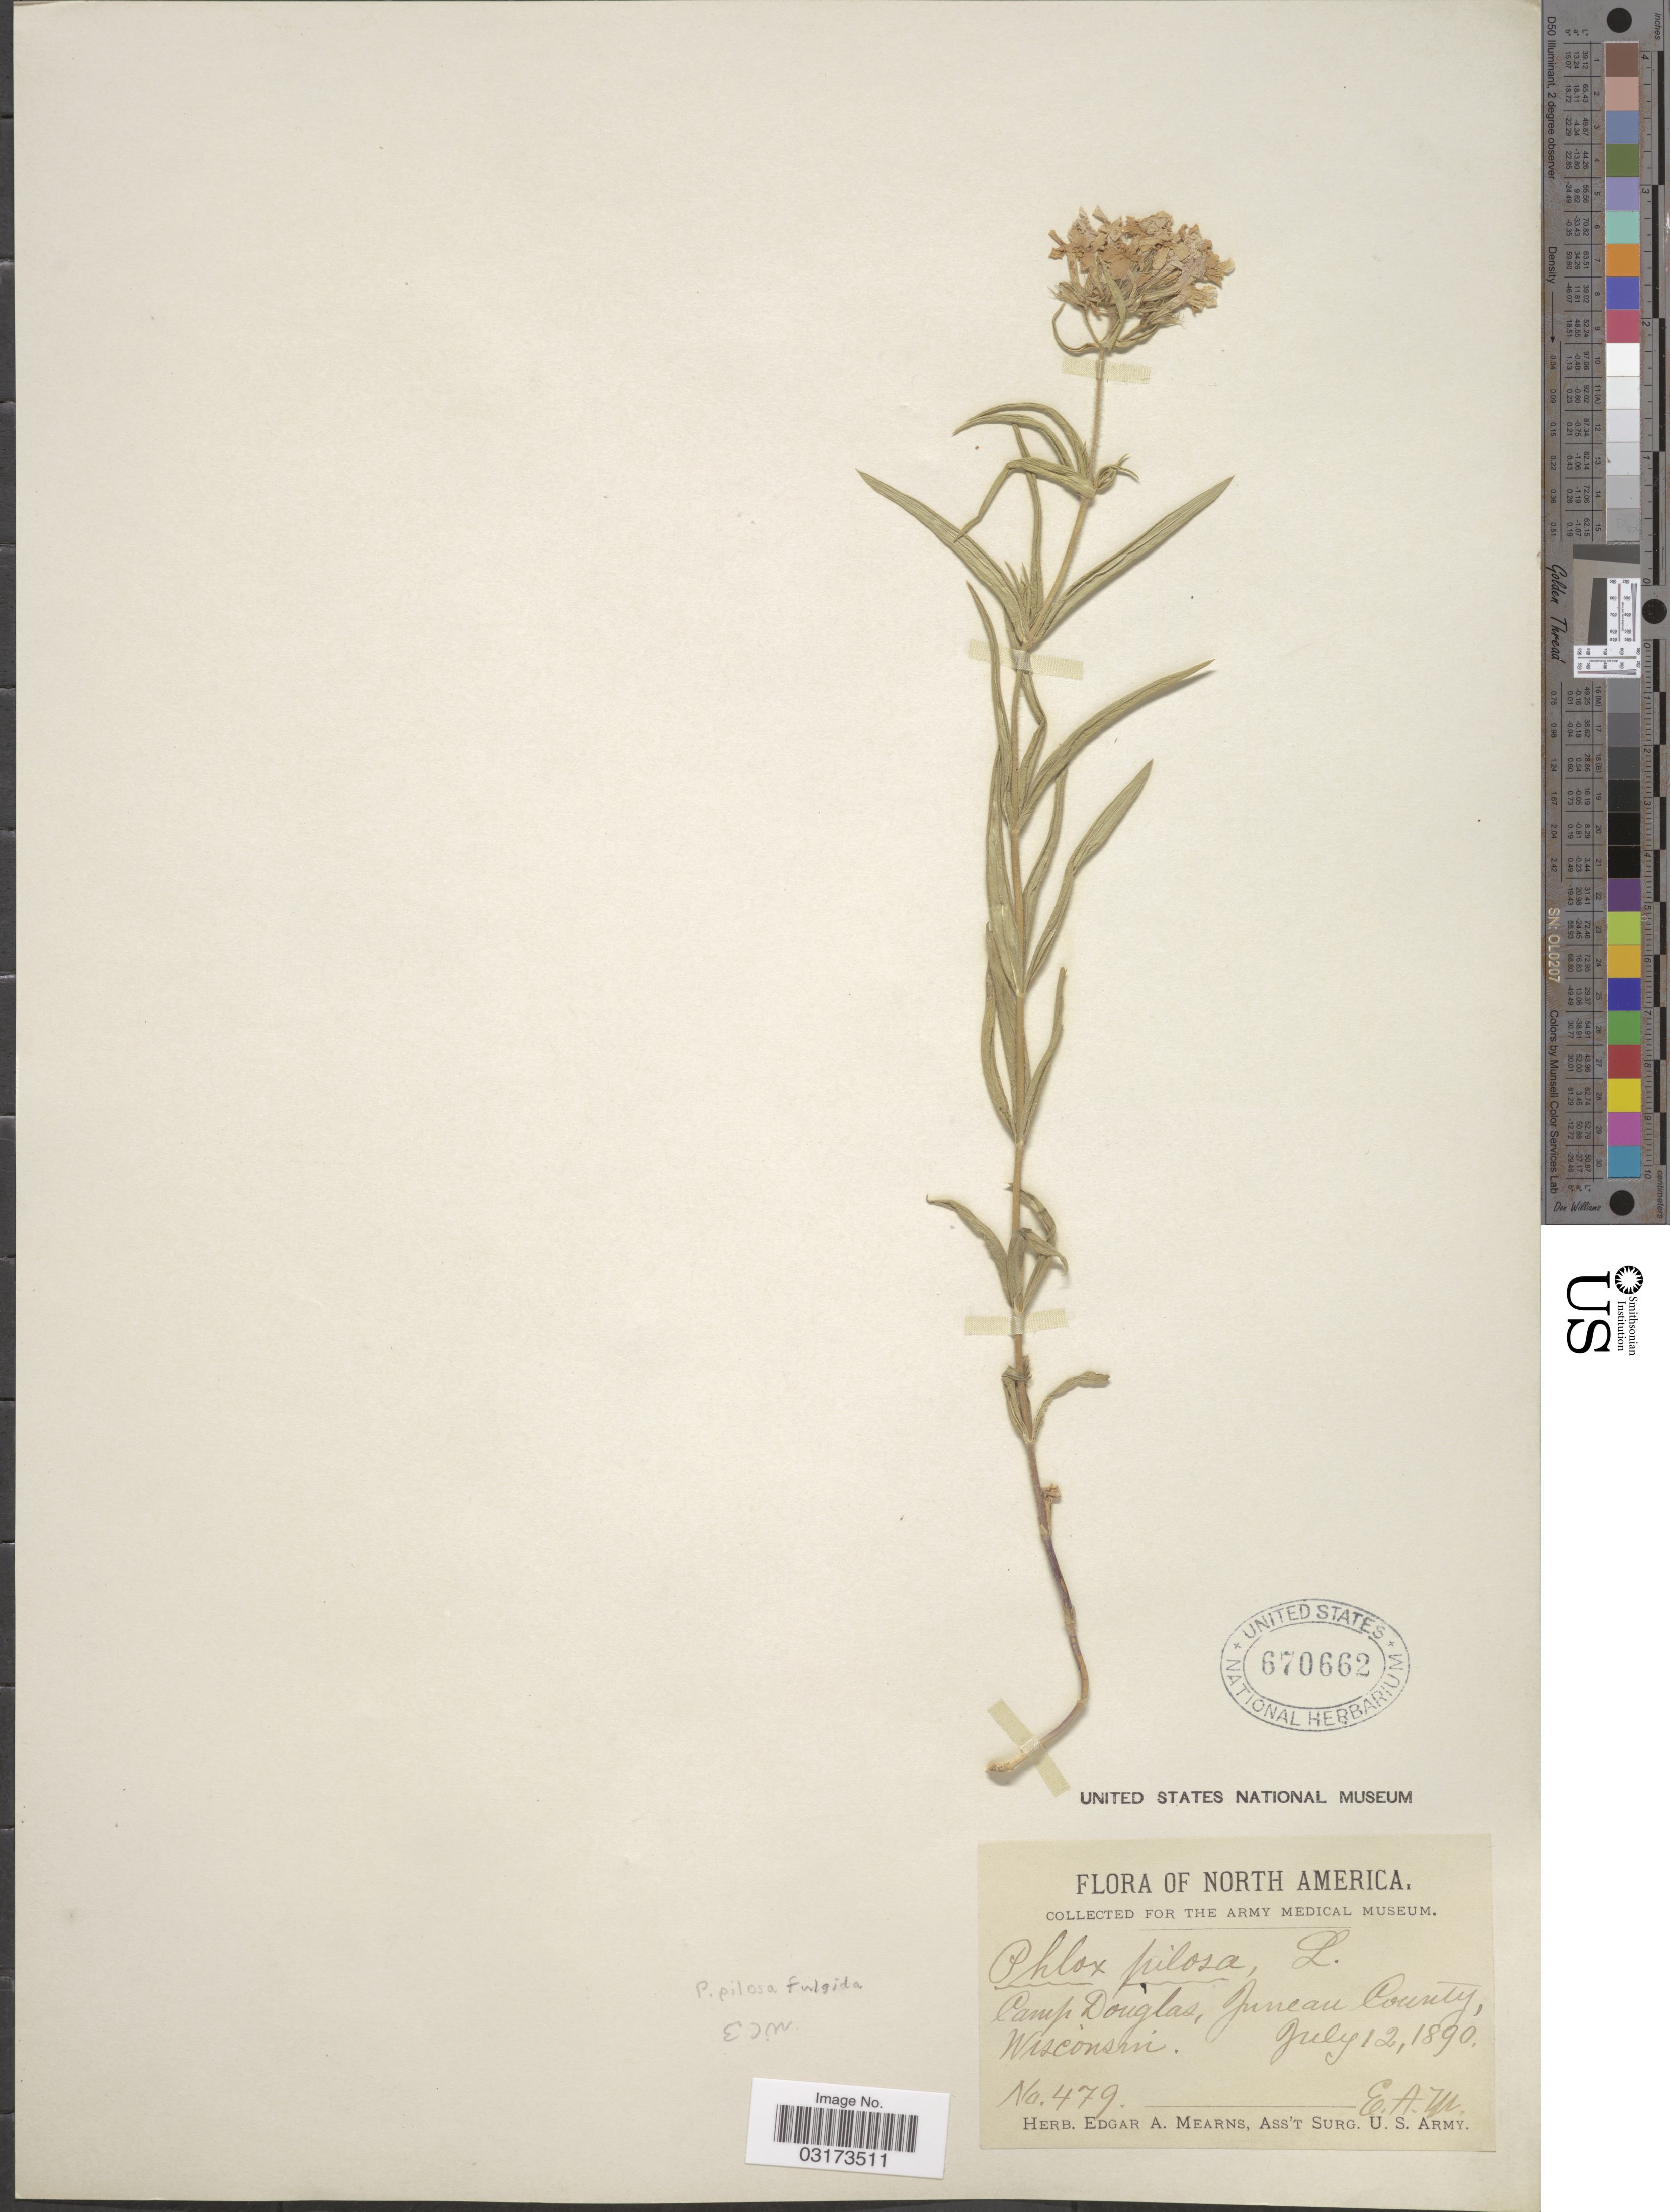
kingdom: Plantae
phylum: Tracheophyta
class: Magnoliopsida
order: Ericales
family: Polemoniaceae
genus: Phlox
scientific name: Phlox pilosa subsp. fulgida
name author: (Wherry) Wherry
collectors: E. A. Mearns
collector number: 479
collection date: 1890-07-12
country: United States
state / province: Wisconsin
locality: Camp Douglas, Juneau County.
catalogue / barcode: US 670662